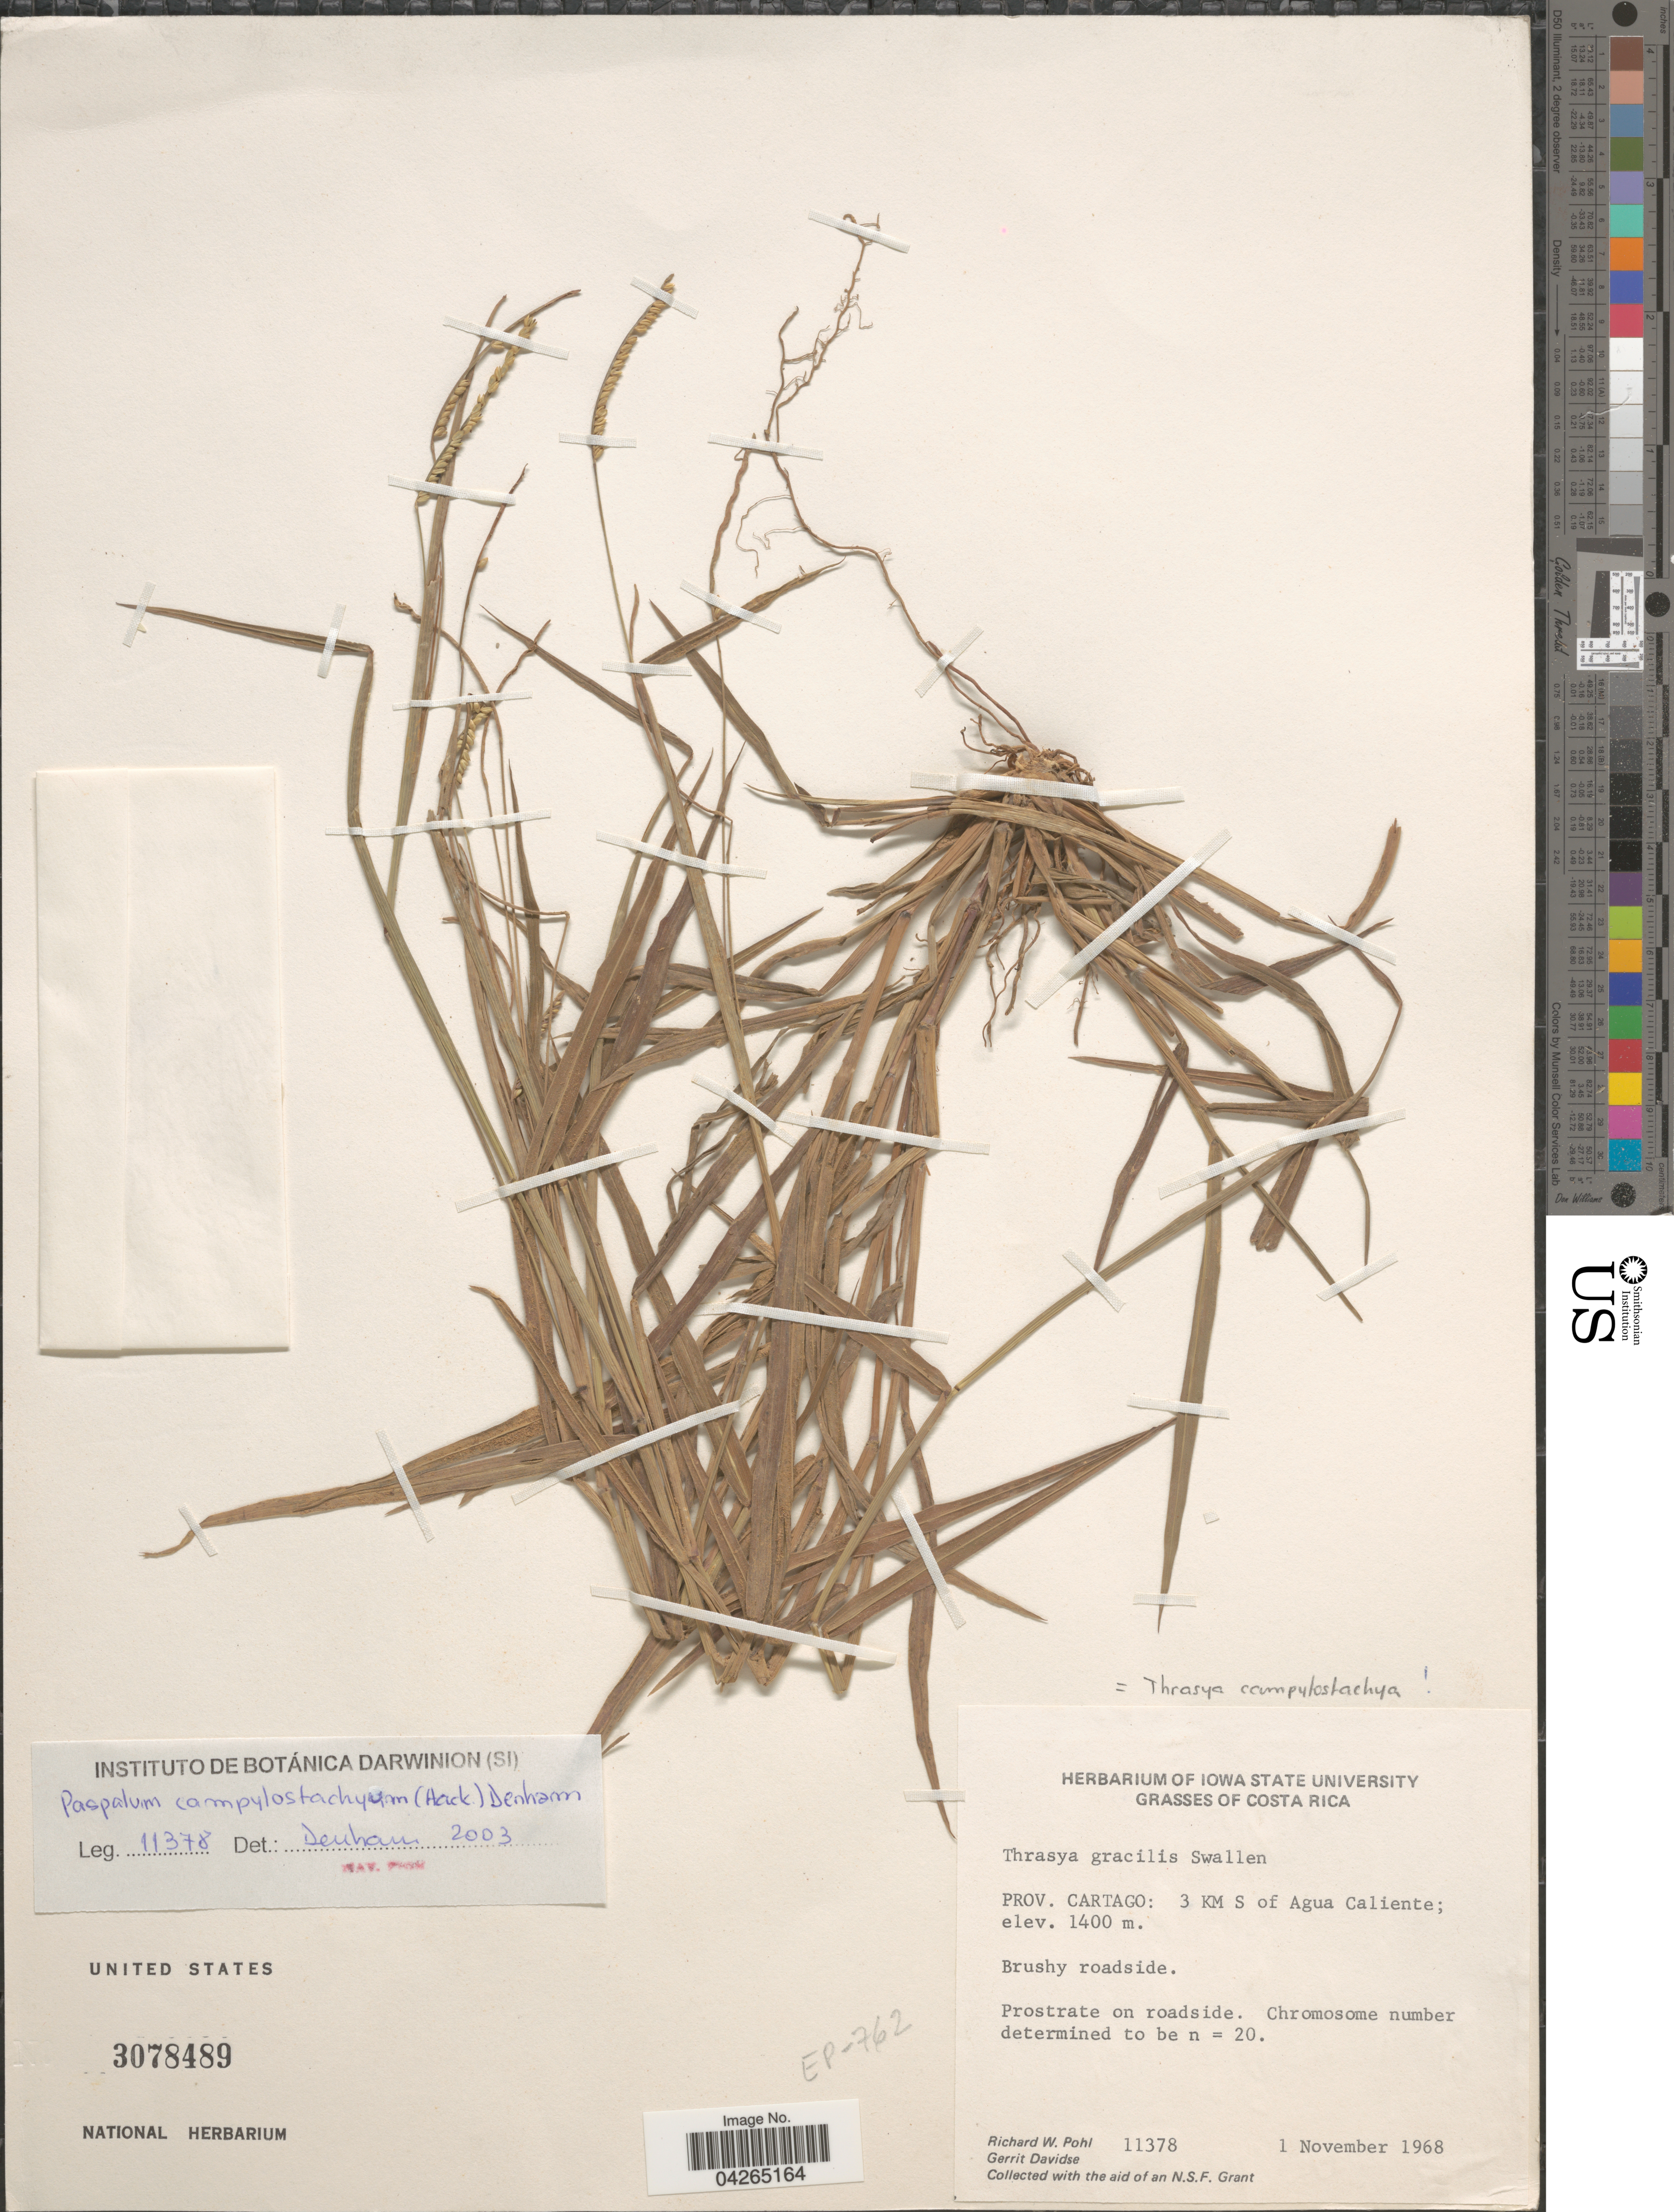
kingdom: Plantae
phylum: Tracheophyta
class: Liliopsida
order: Poales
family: Poaceae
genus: Paspalum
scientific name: Paspalum campylostachyum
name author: (Hack.) S. Denham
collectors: R. W. Pohl & G. Davidse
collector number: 11378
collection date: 1968-11-01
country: Costa Rica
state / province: Cartago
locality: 3 KM S of Agua Caliente.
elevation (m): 1400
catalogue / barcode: US 3078489